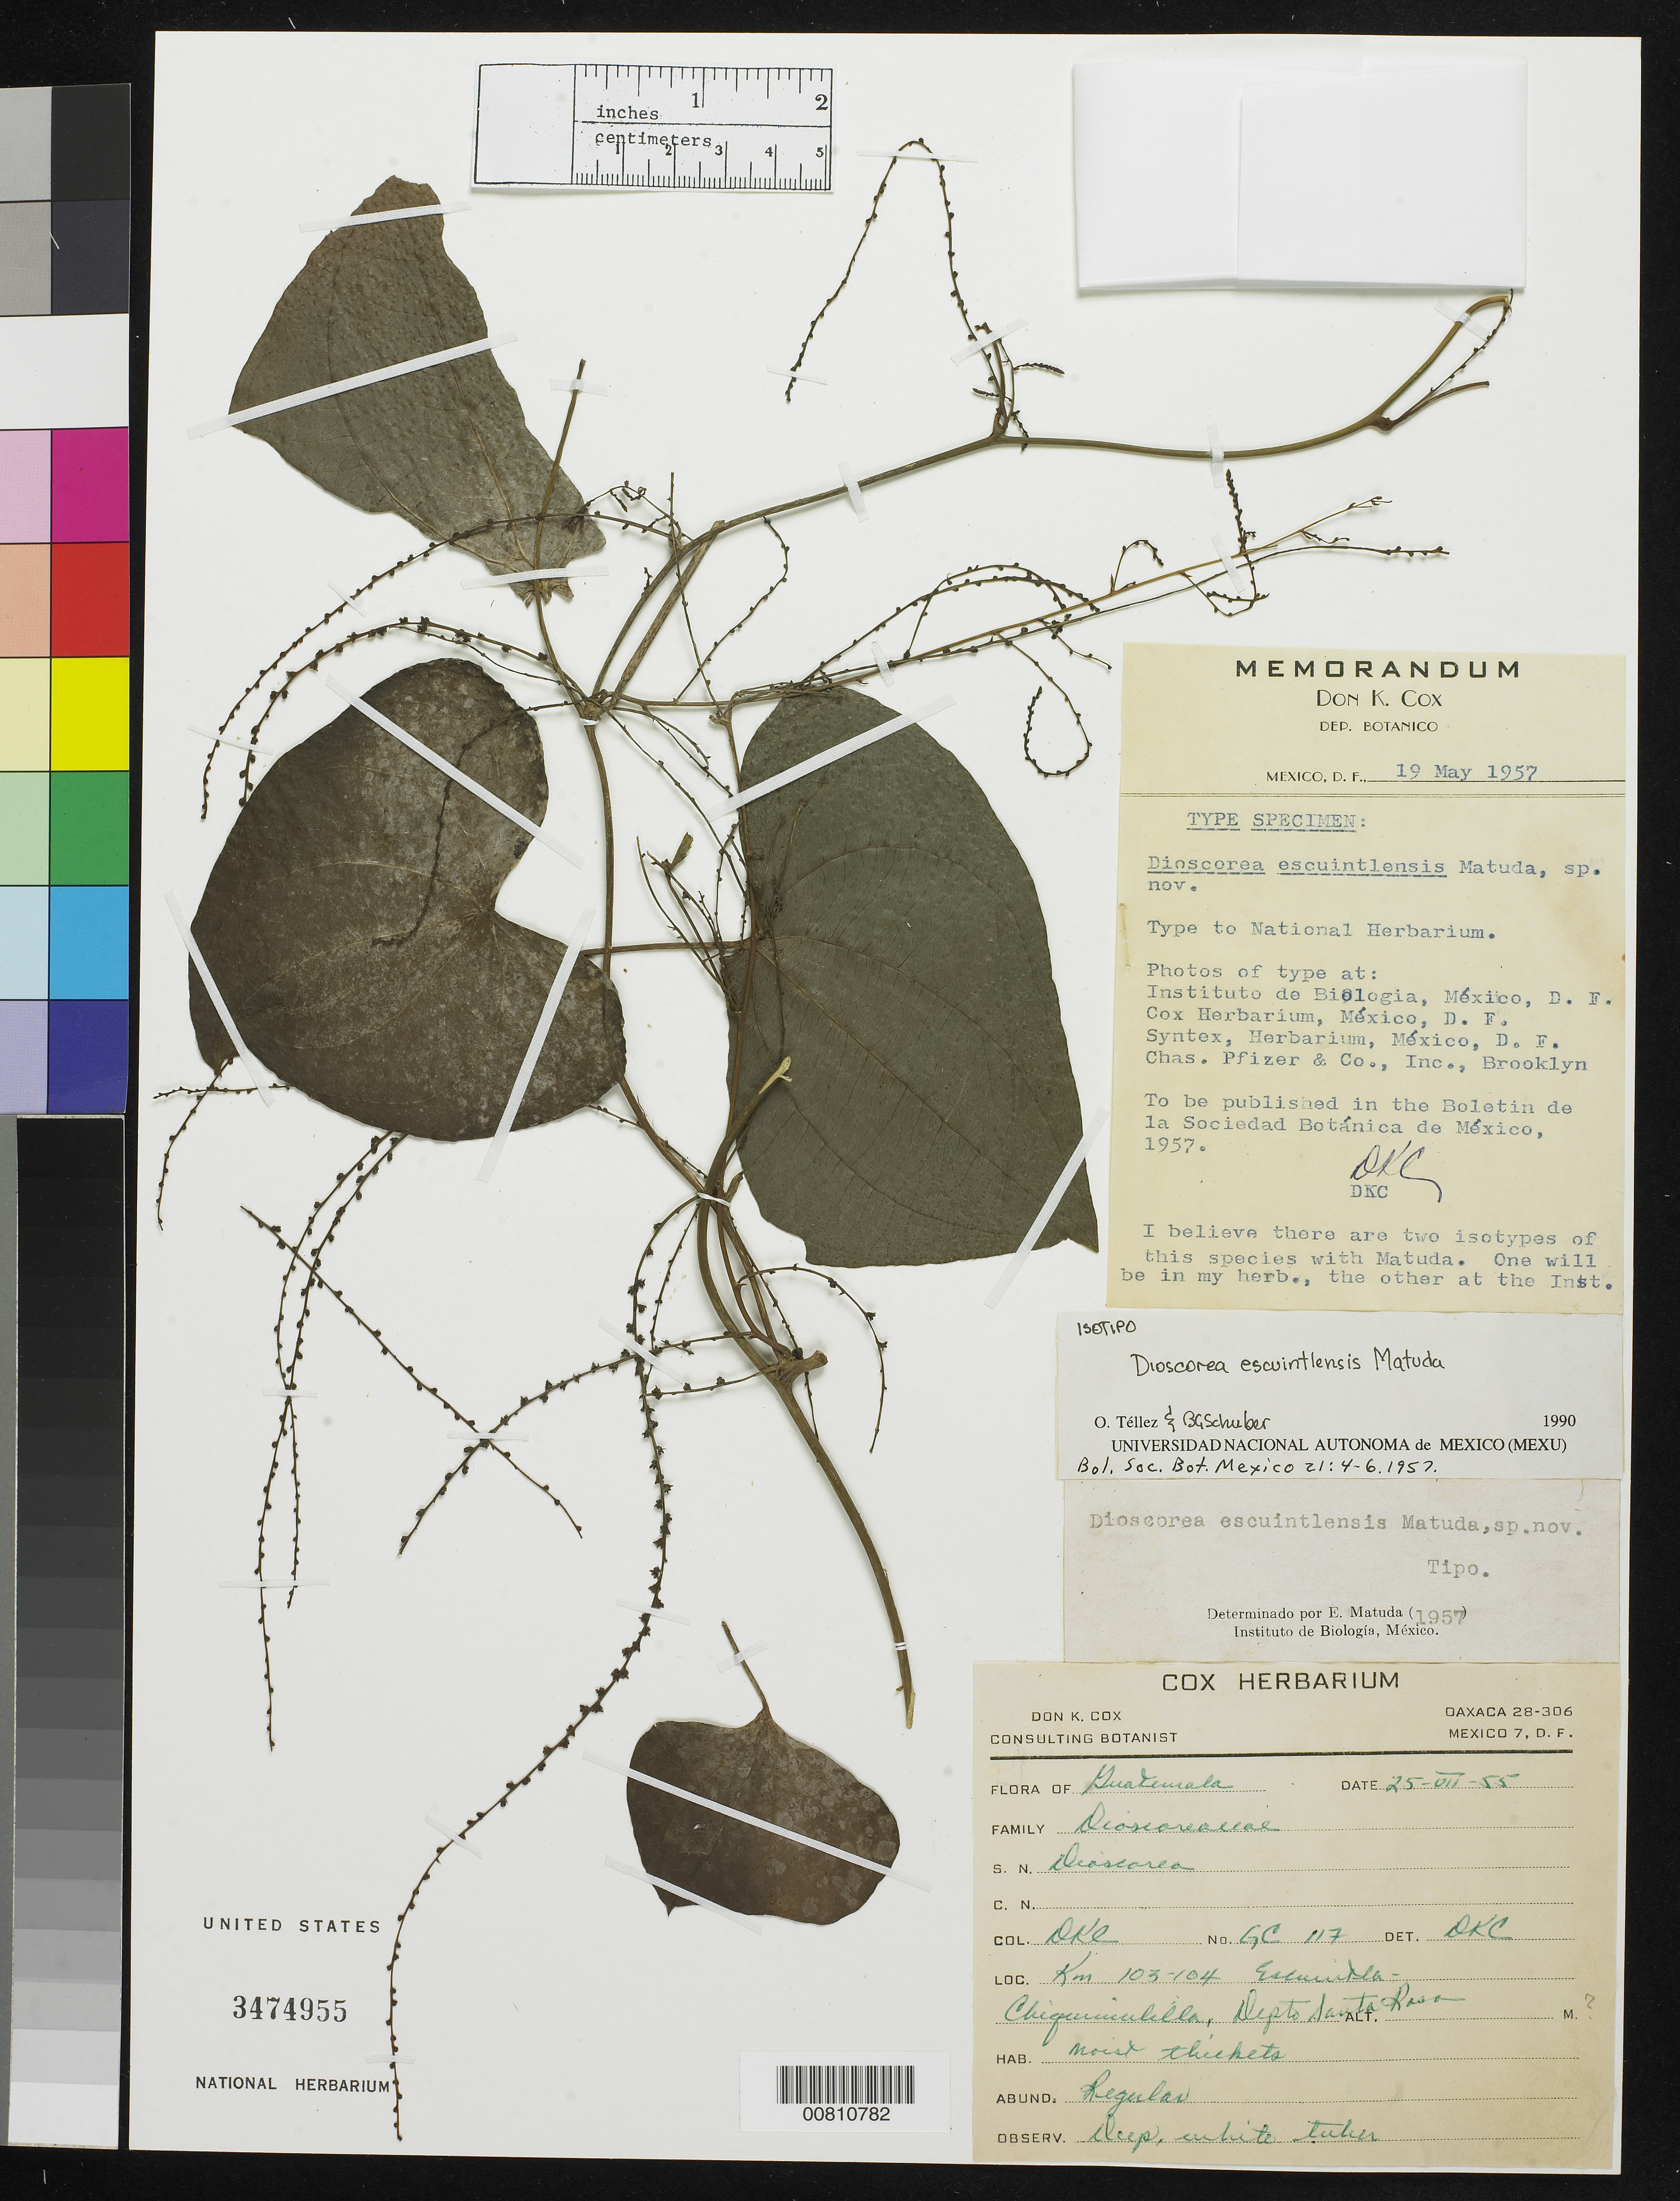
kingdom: Plantae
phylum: Tracheophyta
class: Liliopsida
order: Dioscoreales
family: Dioscoreaceae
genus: Dioscorea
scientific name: Dioscorea escuintlensis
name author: Matuda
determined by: Téllez V., Oswaldo; Schubert, Bernice G.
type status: Isotype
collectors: D. Cox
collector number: GC 117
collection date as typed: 25 Jul 1955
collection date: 1955-07-25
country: Guatemala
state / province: Santa Rosa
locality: Km 103-104 Escuintla-Chiquimulilla, Depto. Santa Rosa.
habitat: Moist thickets.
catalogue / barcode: US 3474955